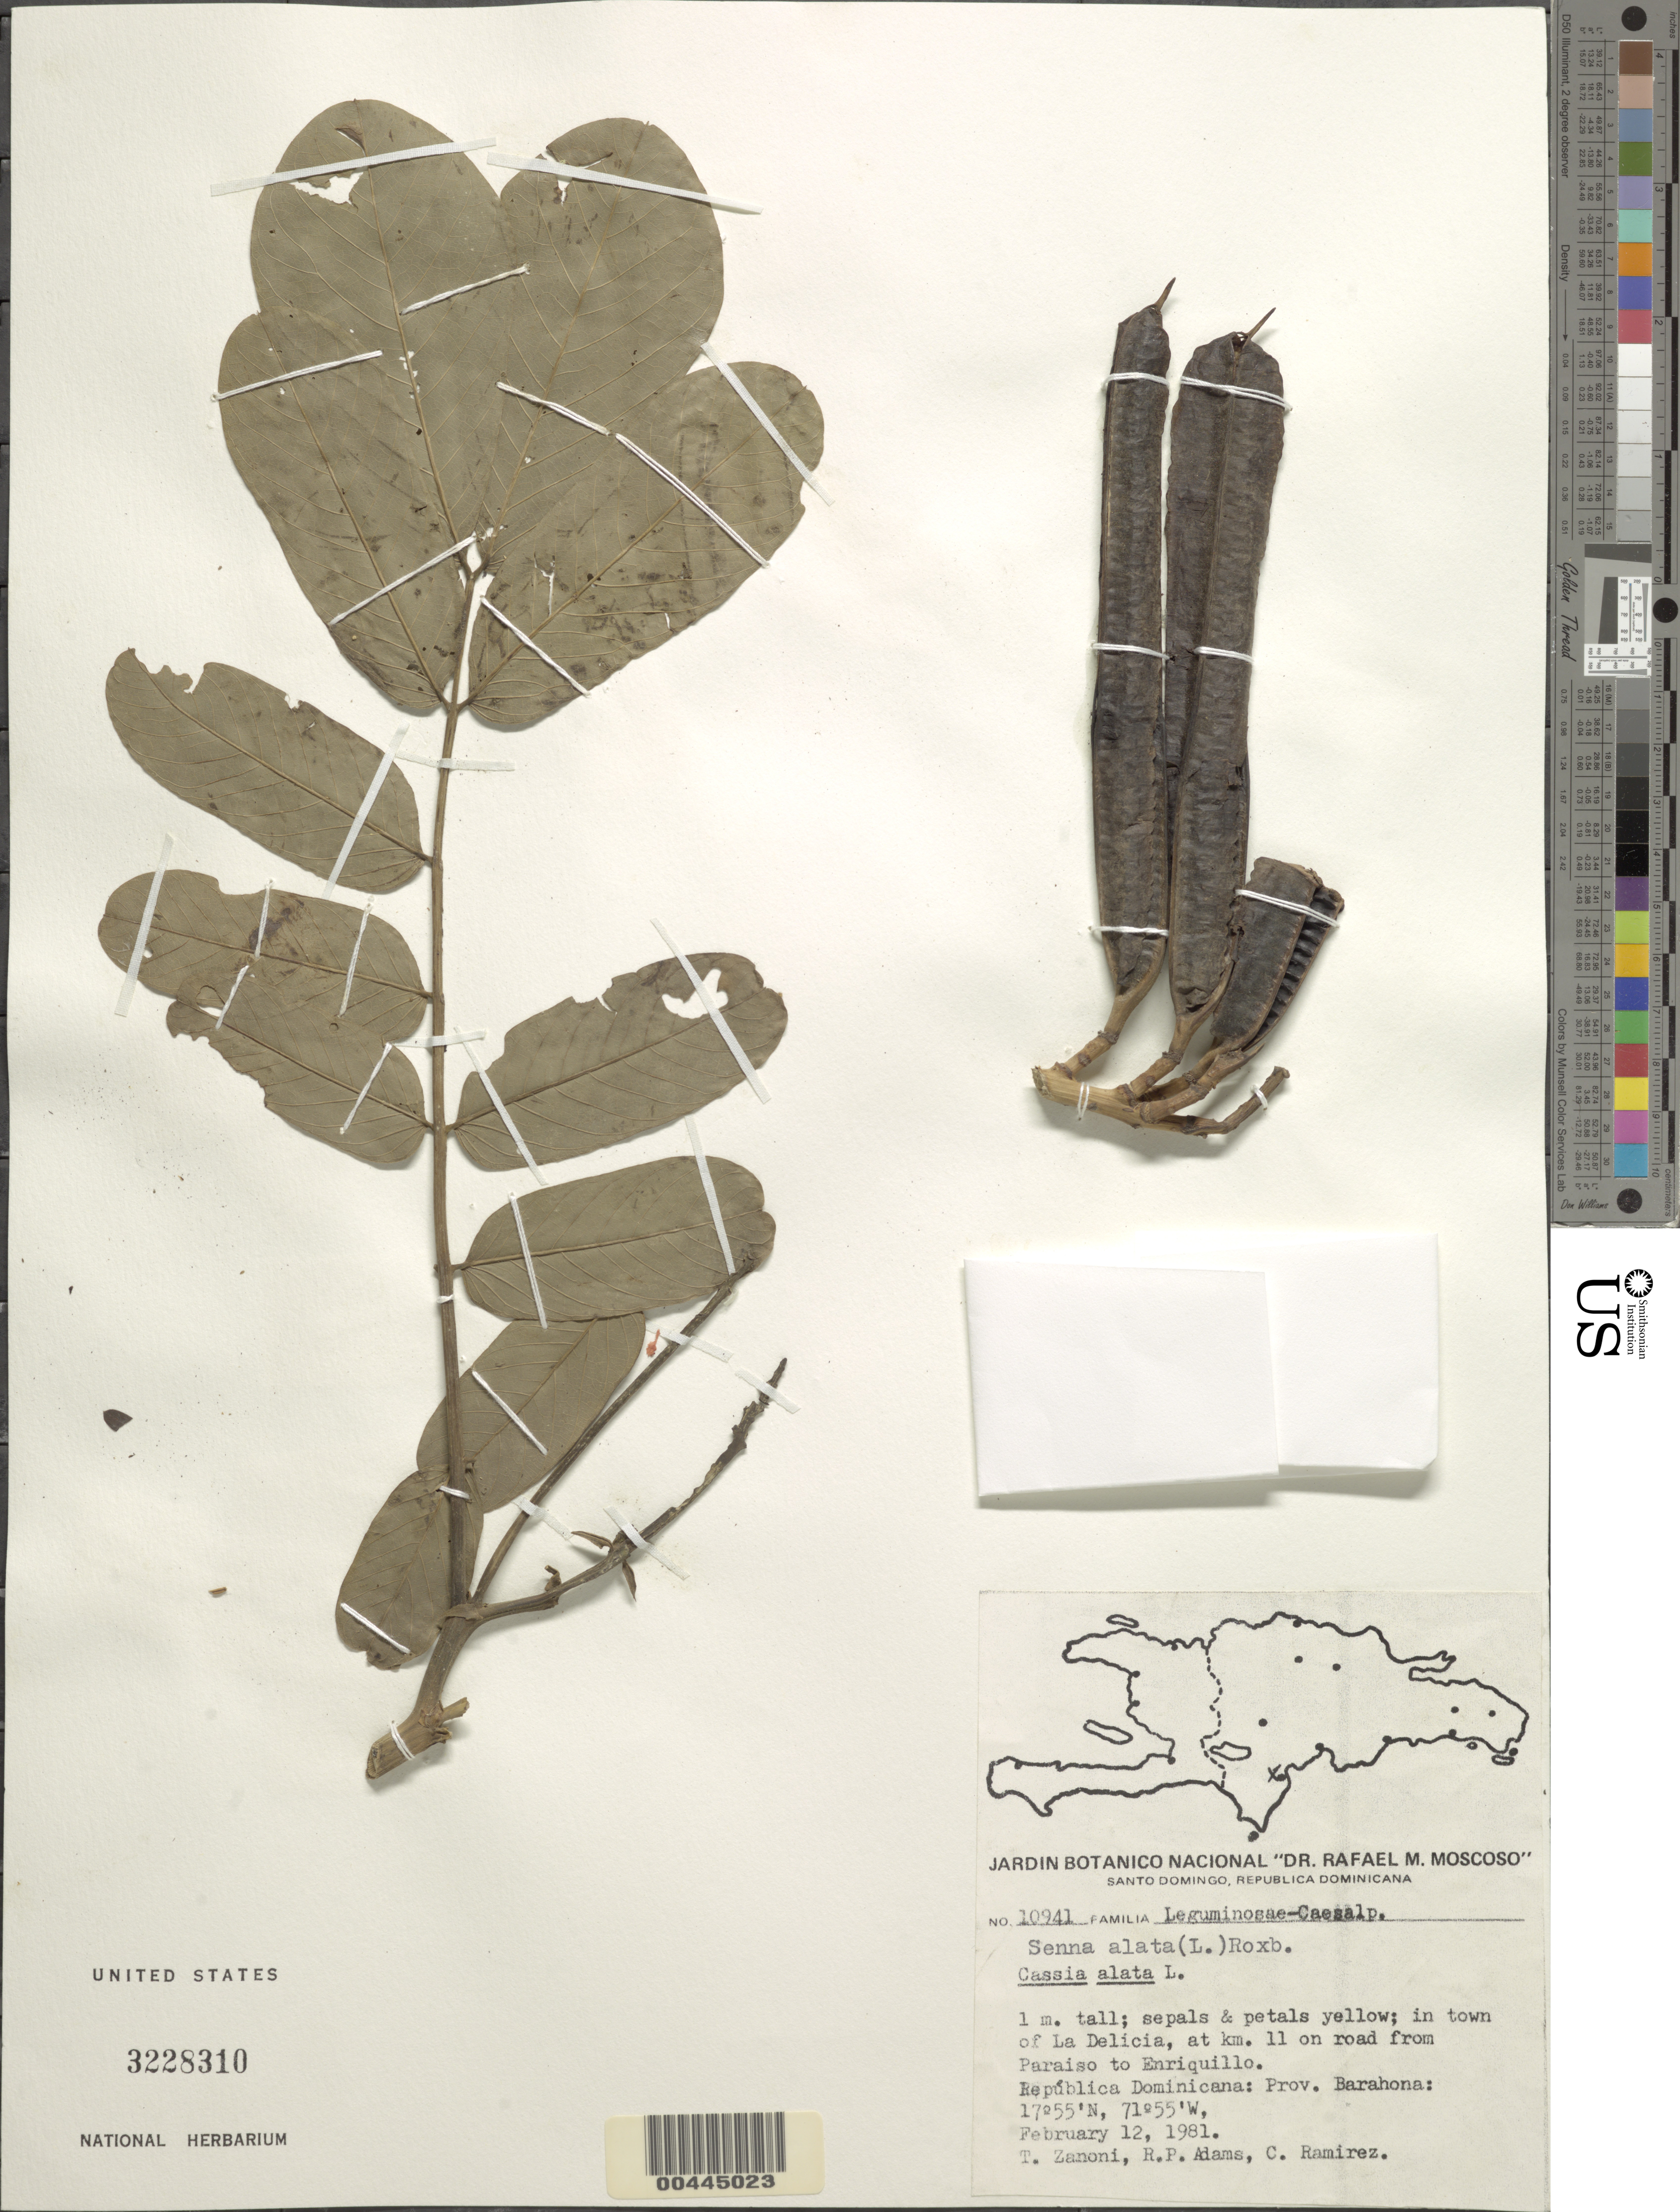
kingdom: Plantae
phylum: Tracheophyta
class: Magnoliopsida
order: Fabales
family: Fabaceae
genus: Senna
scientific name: Senna alata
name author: (L.) Roxb.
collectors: T. A. Zanoni, R. P. Adams & C. Ramirez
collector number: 10941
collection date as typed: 12 Feb 1981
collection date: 1981-02-12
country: Dominican Republic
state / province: Barahona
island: Hispaniola Island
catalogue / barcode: US 3228310